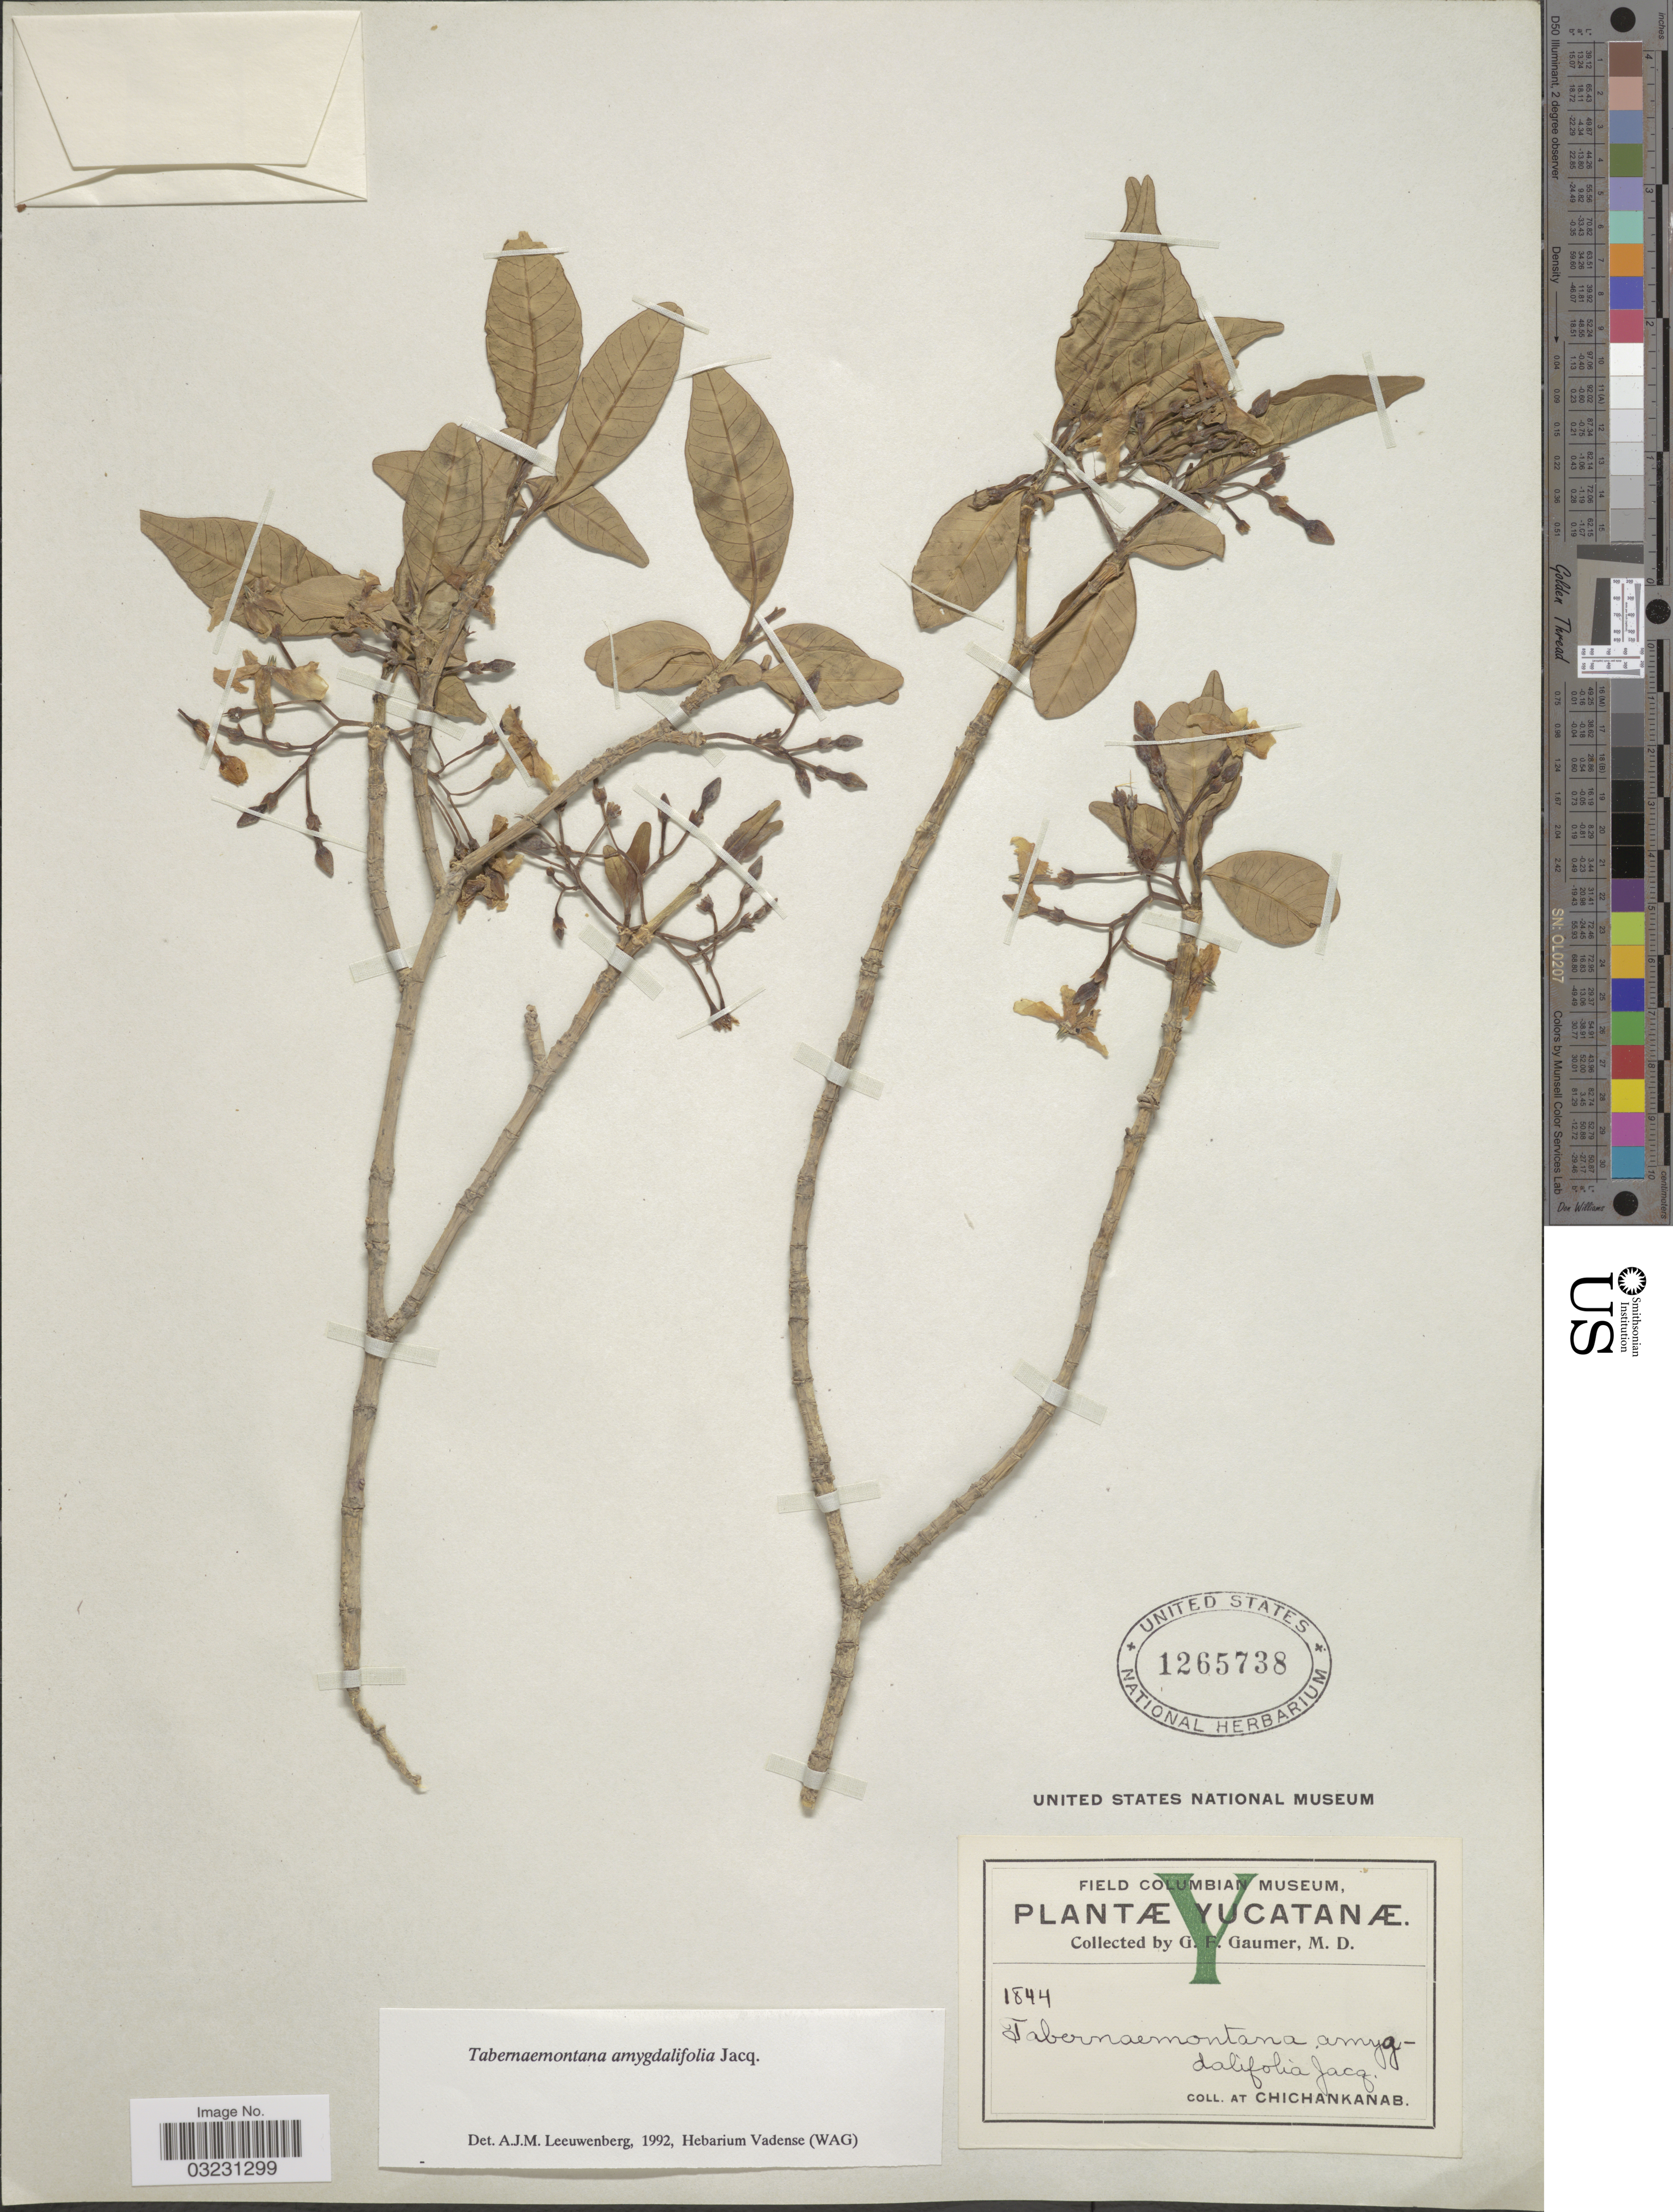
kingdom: Plantae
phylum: Tracheophyta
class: Magnoliopsida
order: Gentianales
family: Apocynaceae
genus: Tabernaemontana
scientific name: Tabernaemontana amygdalifolia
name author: Jacq.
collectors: G. F. Gaumer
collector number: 1844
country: Mexico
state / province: Yucatán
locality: At Chichankanab.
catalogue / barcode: US 1265738